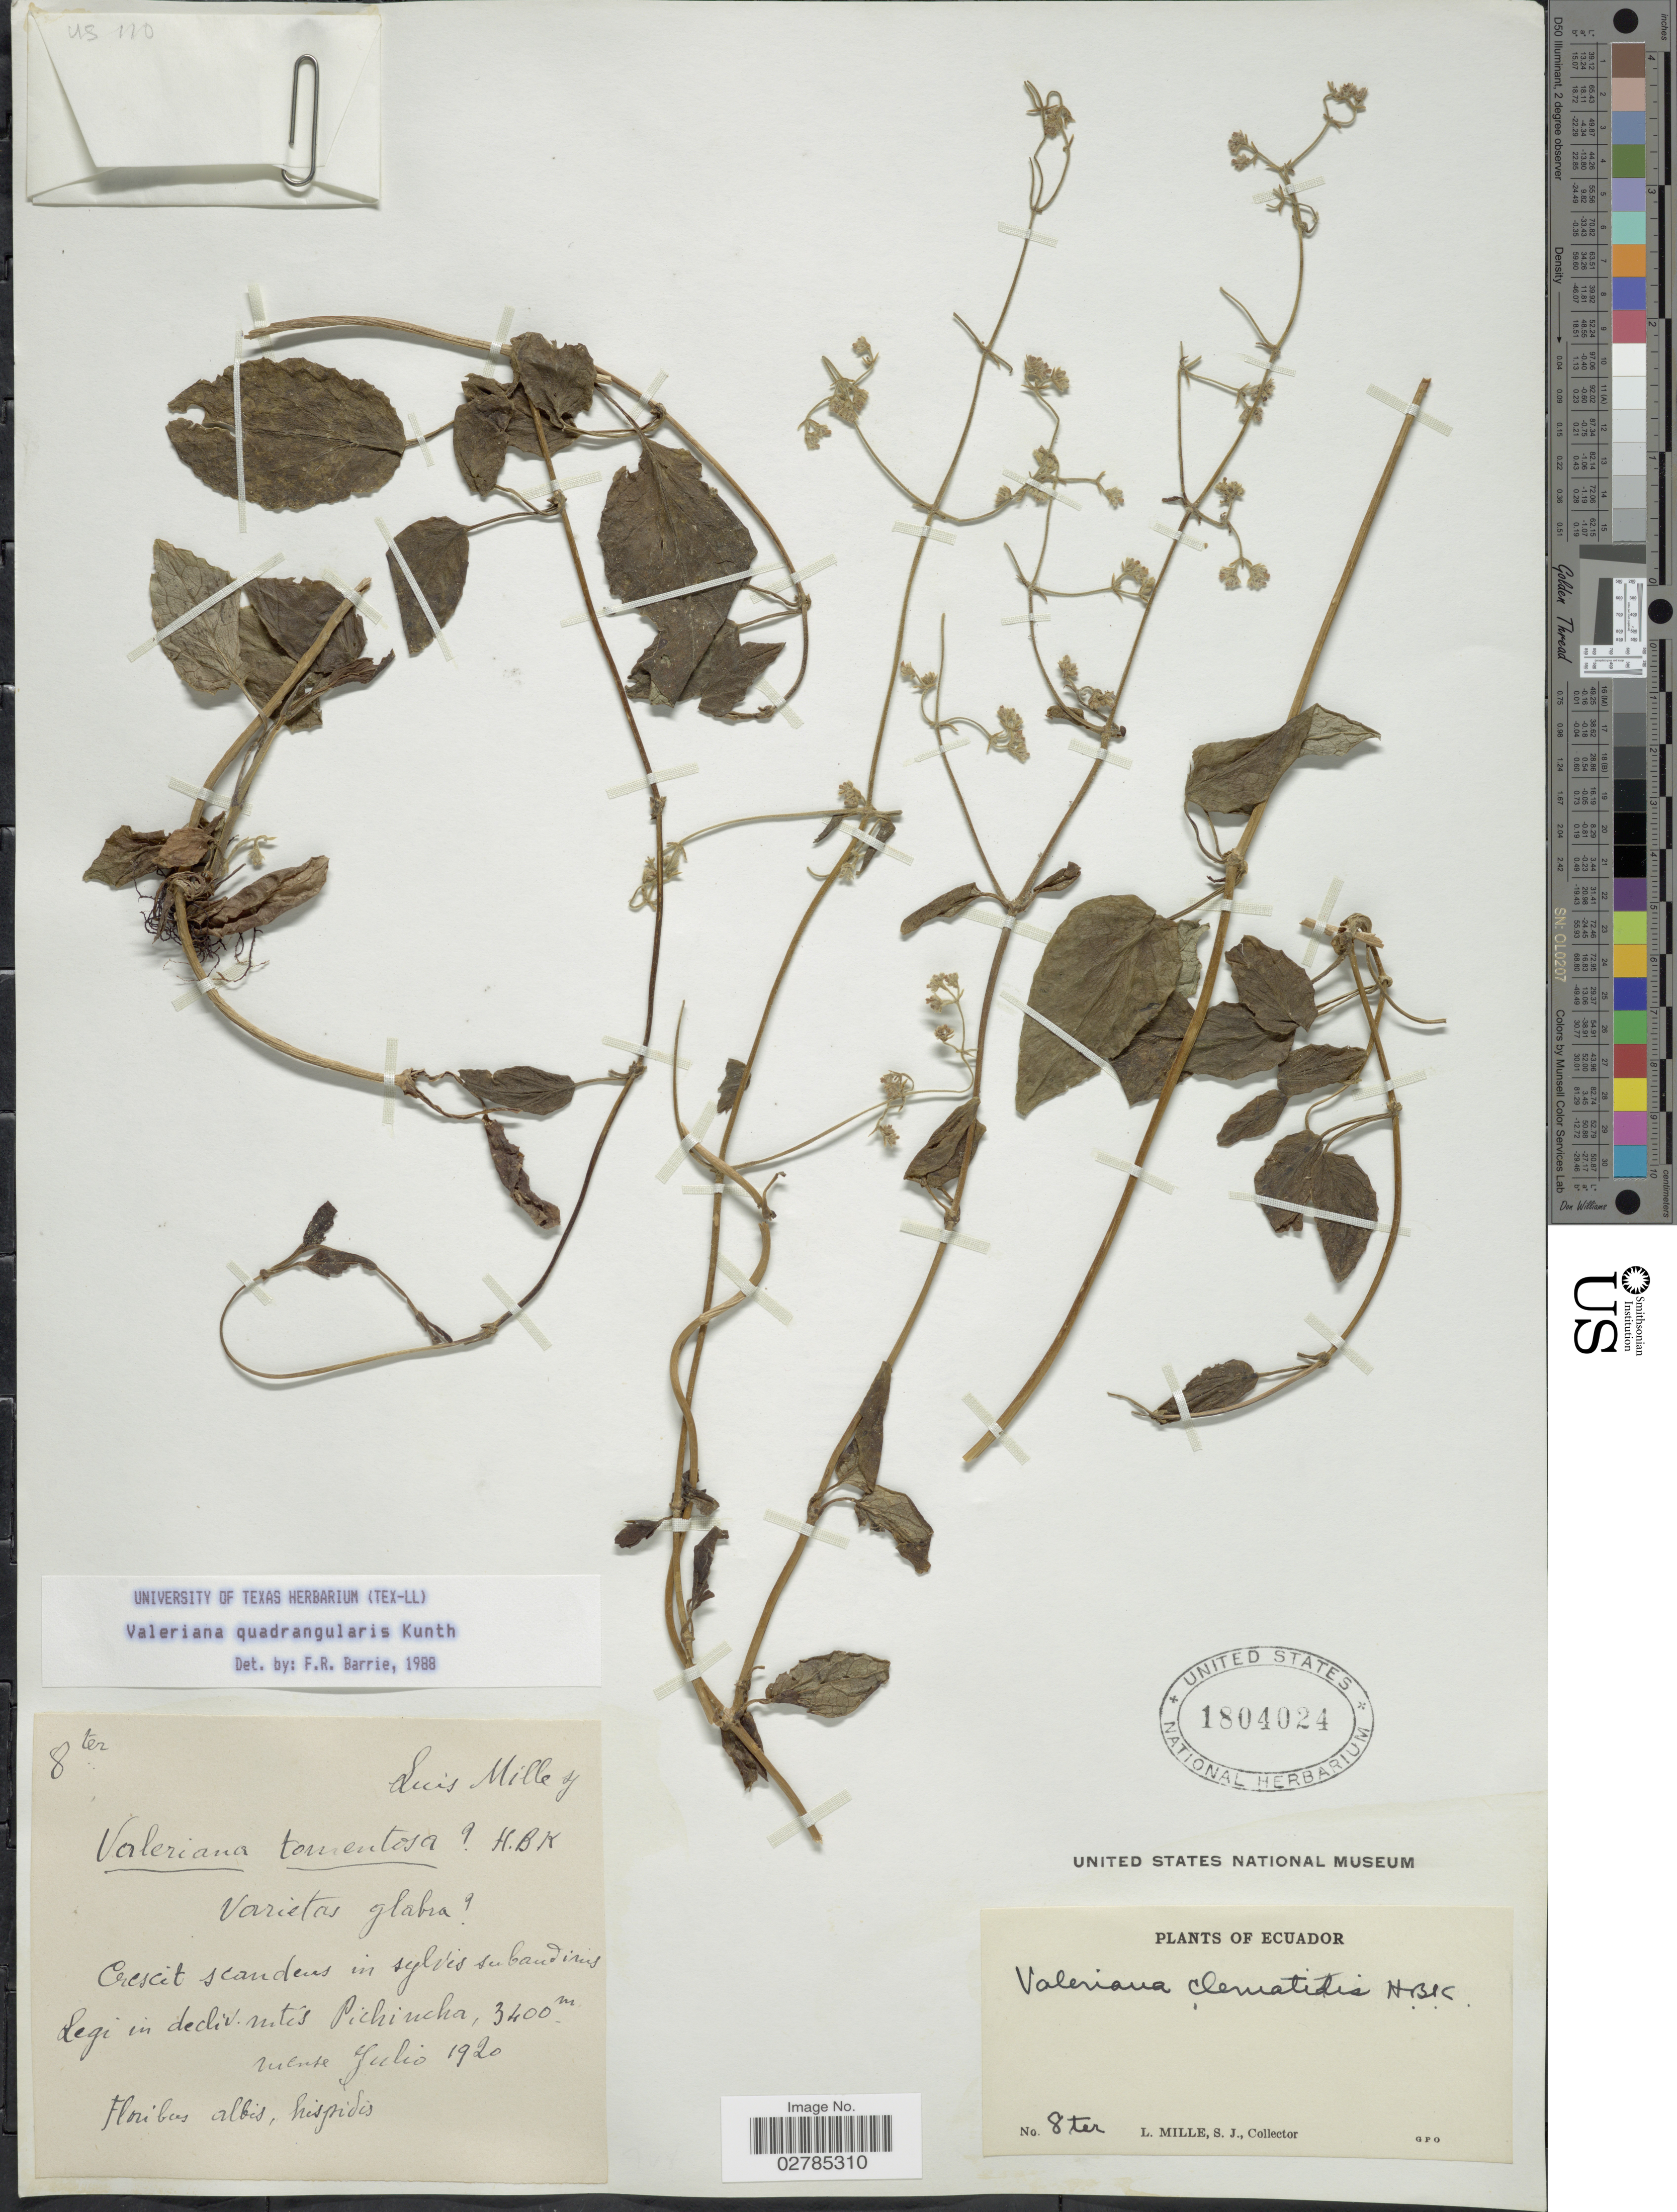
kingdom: Plantae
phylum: Tracheophyta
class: Magnoliopsida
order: Dipsacales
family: Caprifoliaceae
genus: Valeriana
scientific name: Valeriana quadrangularis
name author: Kunth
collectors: L. Mille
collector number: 8ter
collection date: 1920-07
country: Ecuador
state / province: Pichincha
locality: scandens in sylvis subandinis Legi in decliv. mts Pichincha.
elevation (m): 3400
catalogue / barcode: US 1804024